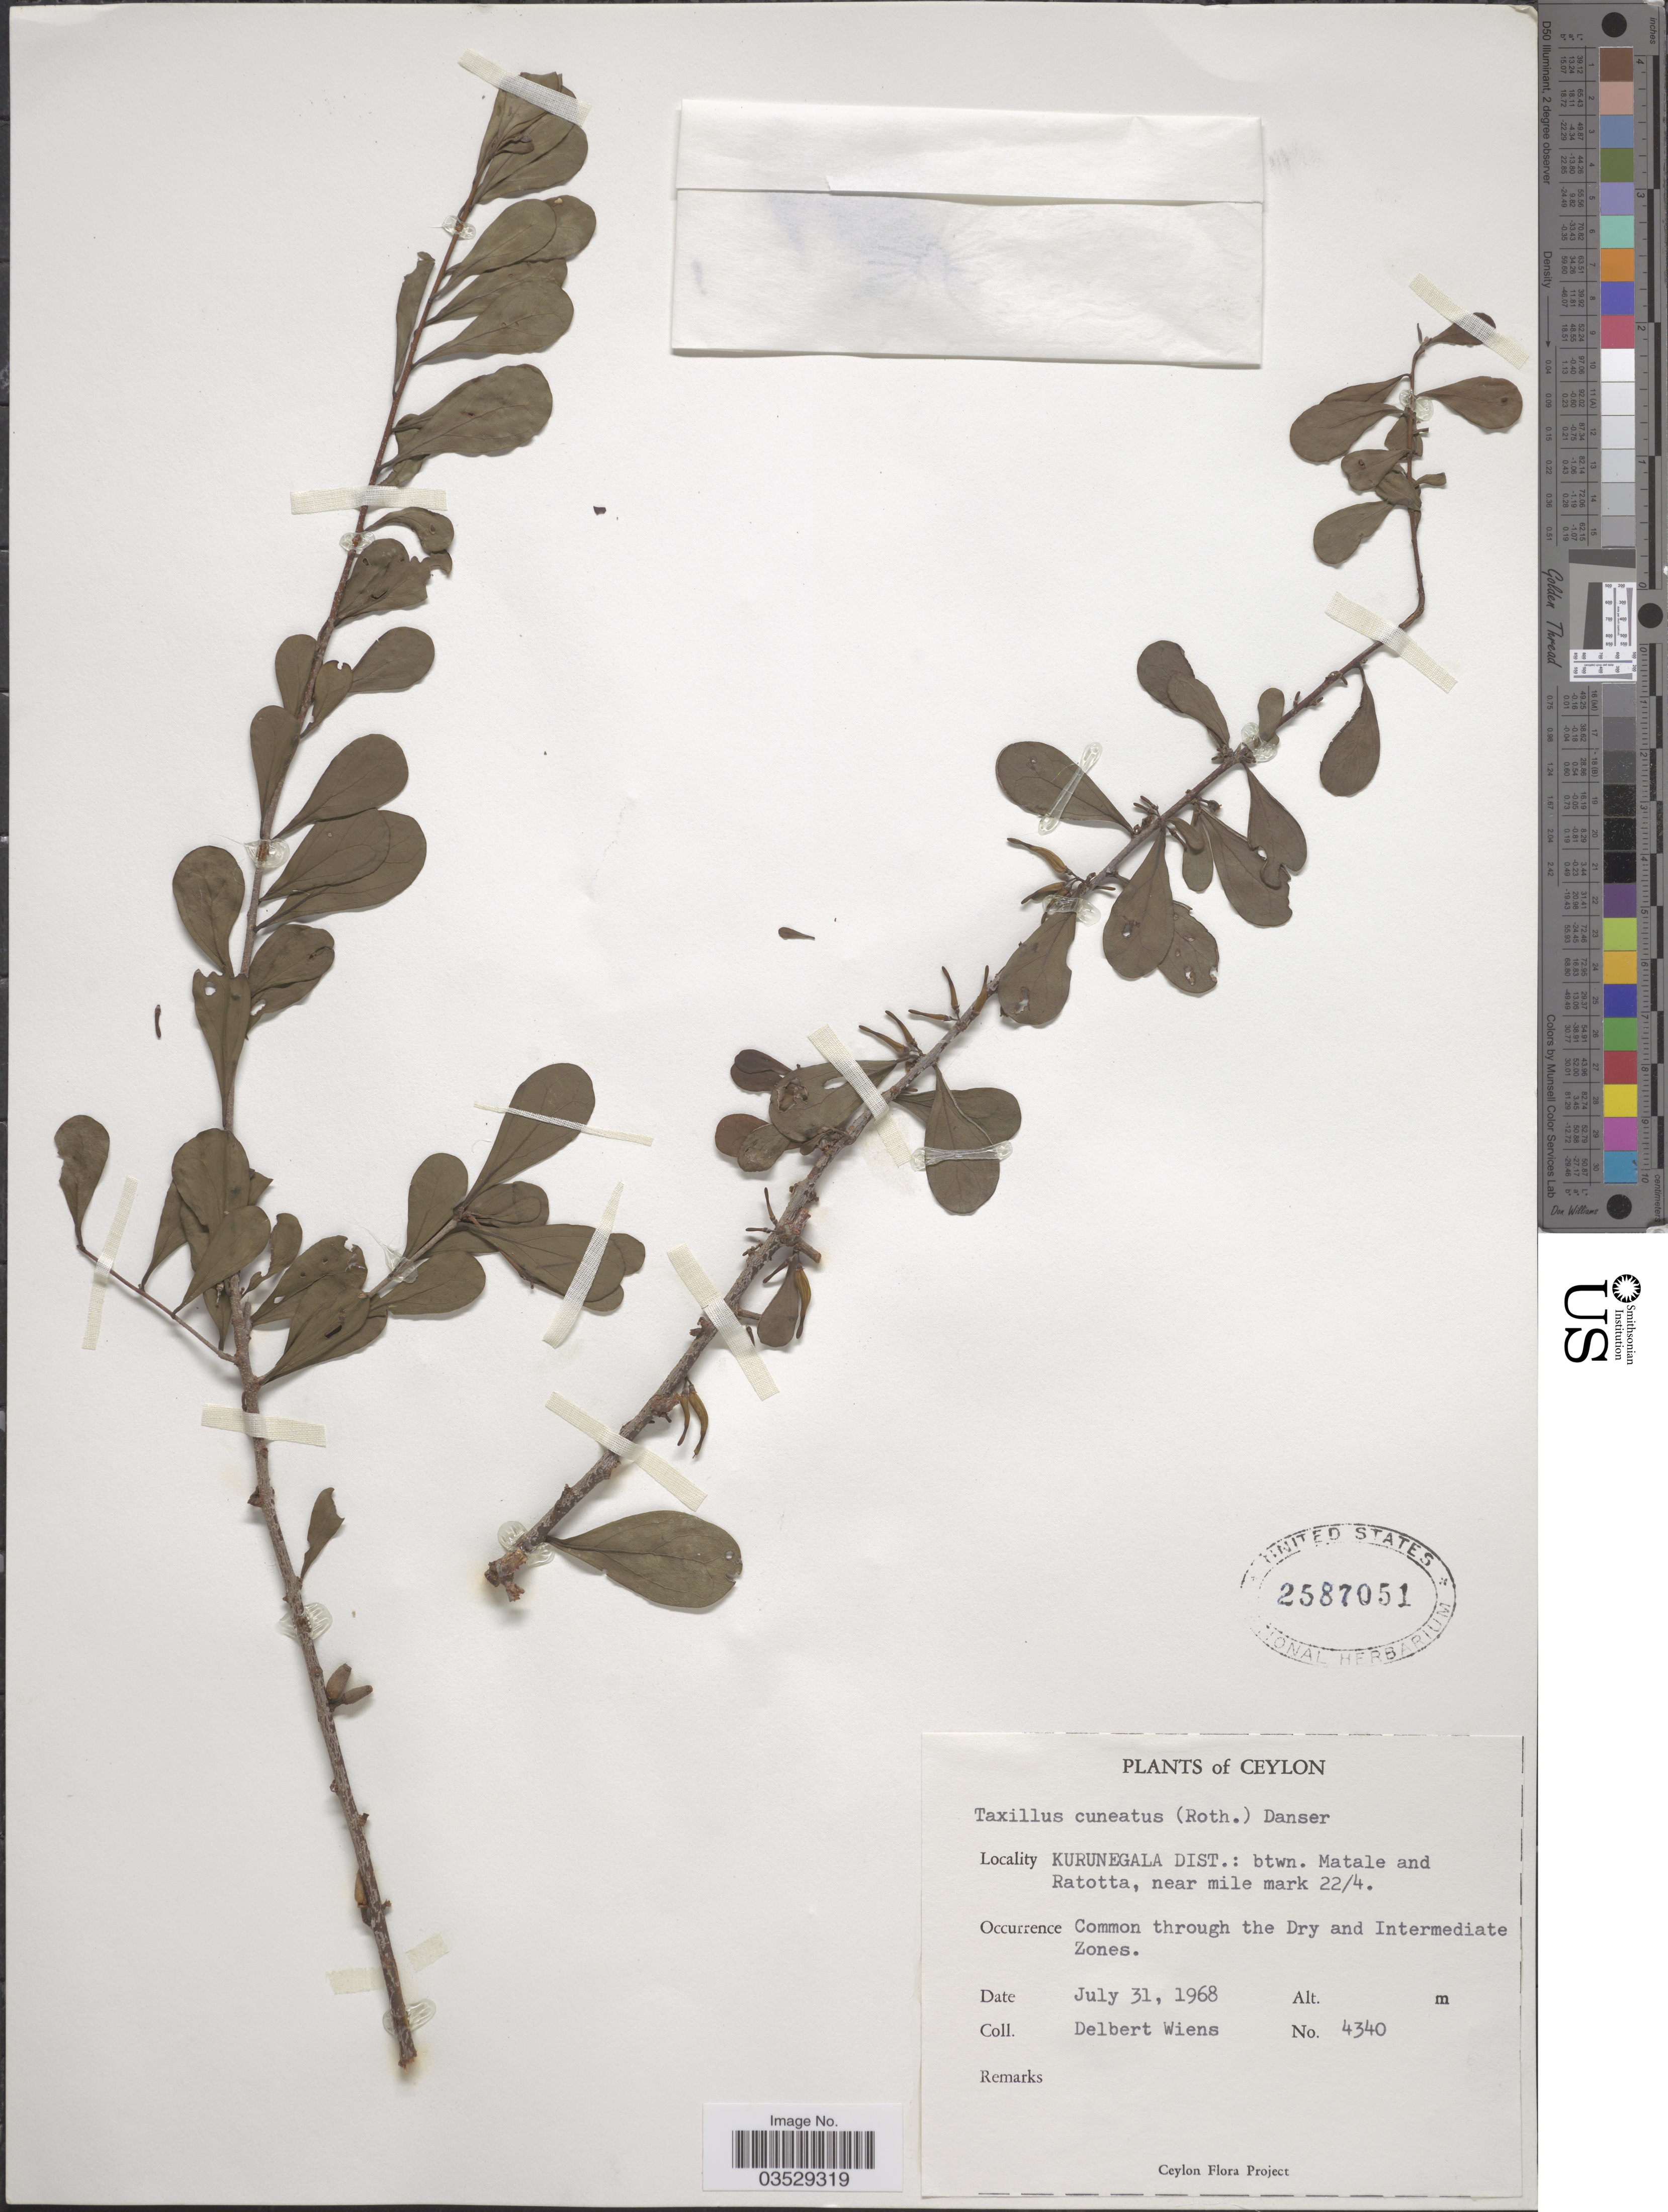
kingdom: Plantae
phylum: Tracheophyta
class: Magnoliopsida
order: Santalales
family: Loranthaceae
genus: Taxillus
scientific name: Taxillus cuneatus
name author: Danser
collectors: D. Wiens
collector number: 4340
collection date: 1968-07-31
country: Sri Lanka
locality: Ceylon. Kurunegala Dist.: btwn. Matale and Ratotta, near mile mark 22/4. Common through the Dry and Intermediate Zones.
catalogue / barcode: US 2587051